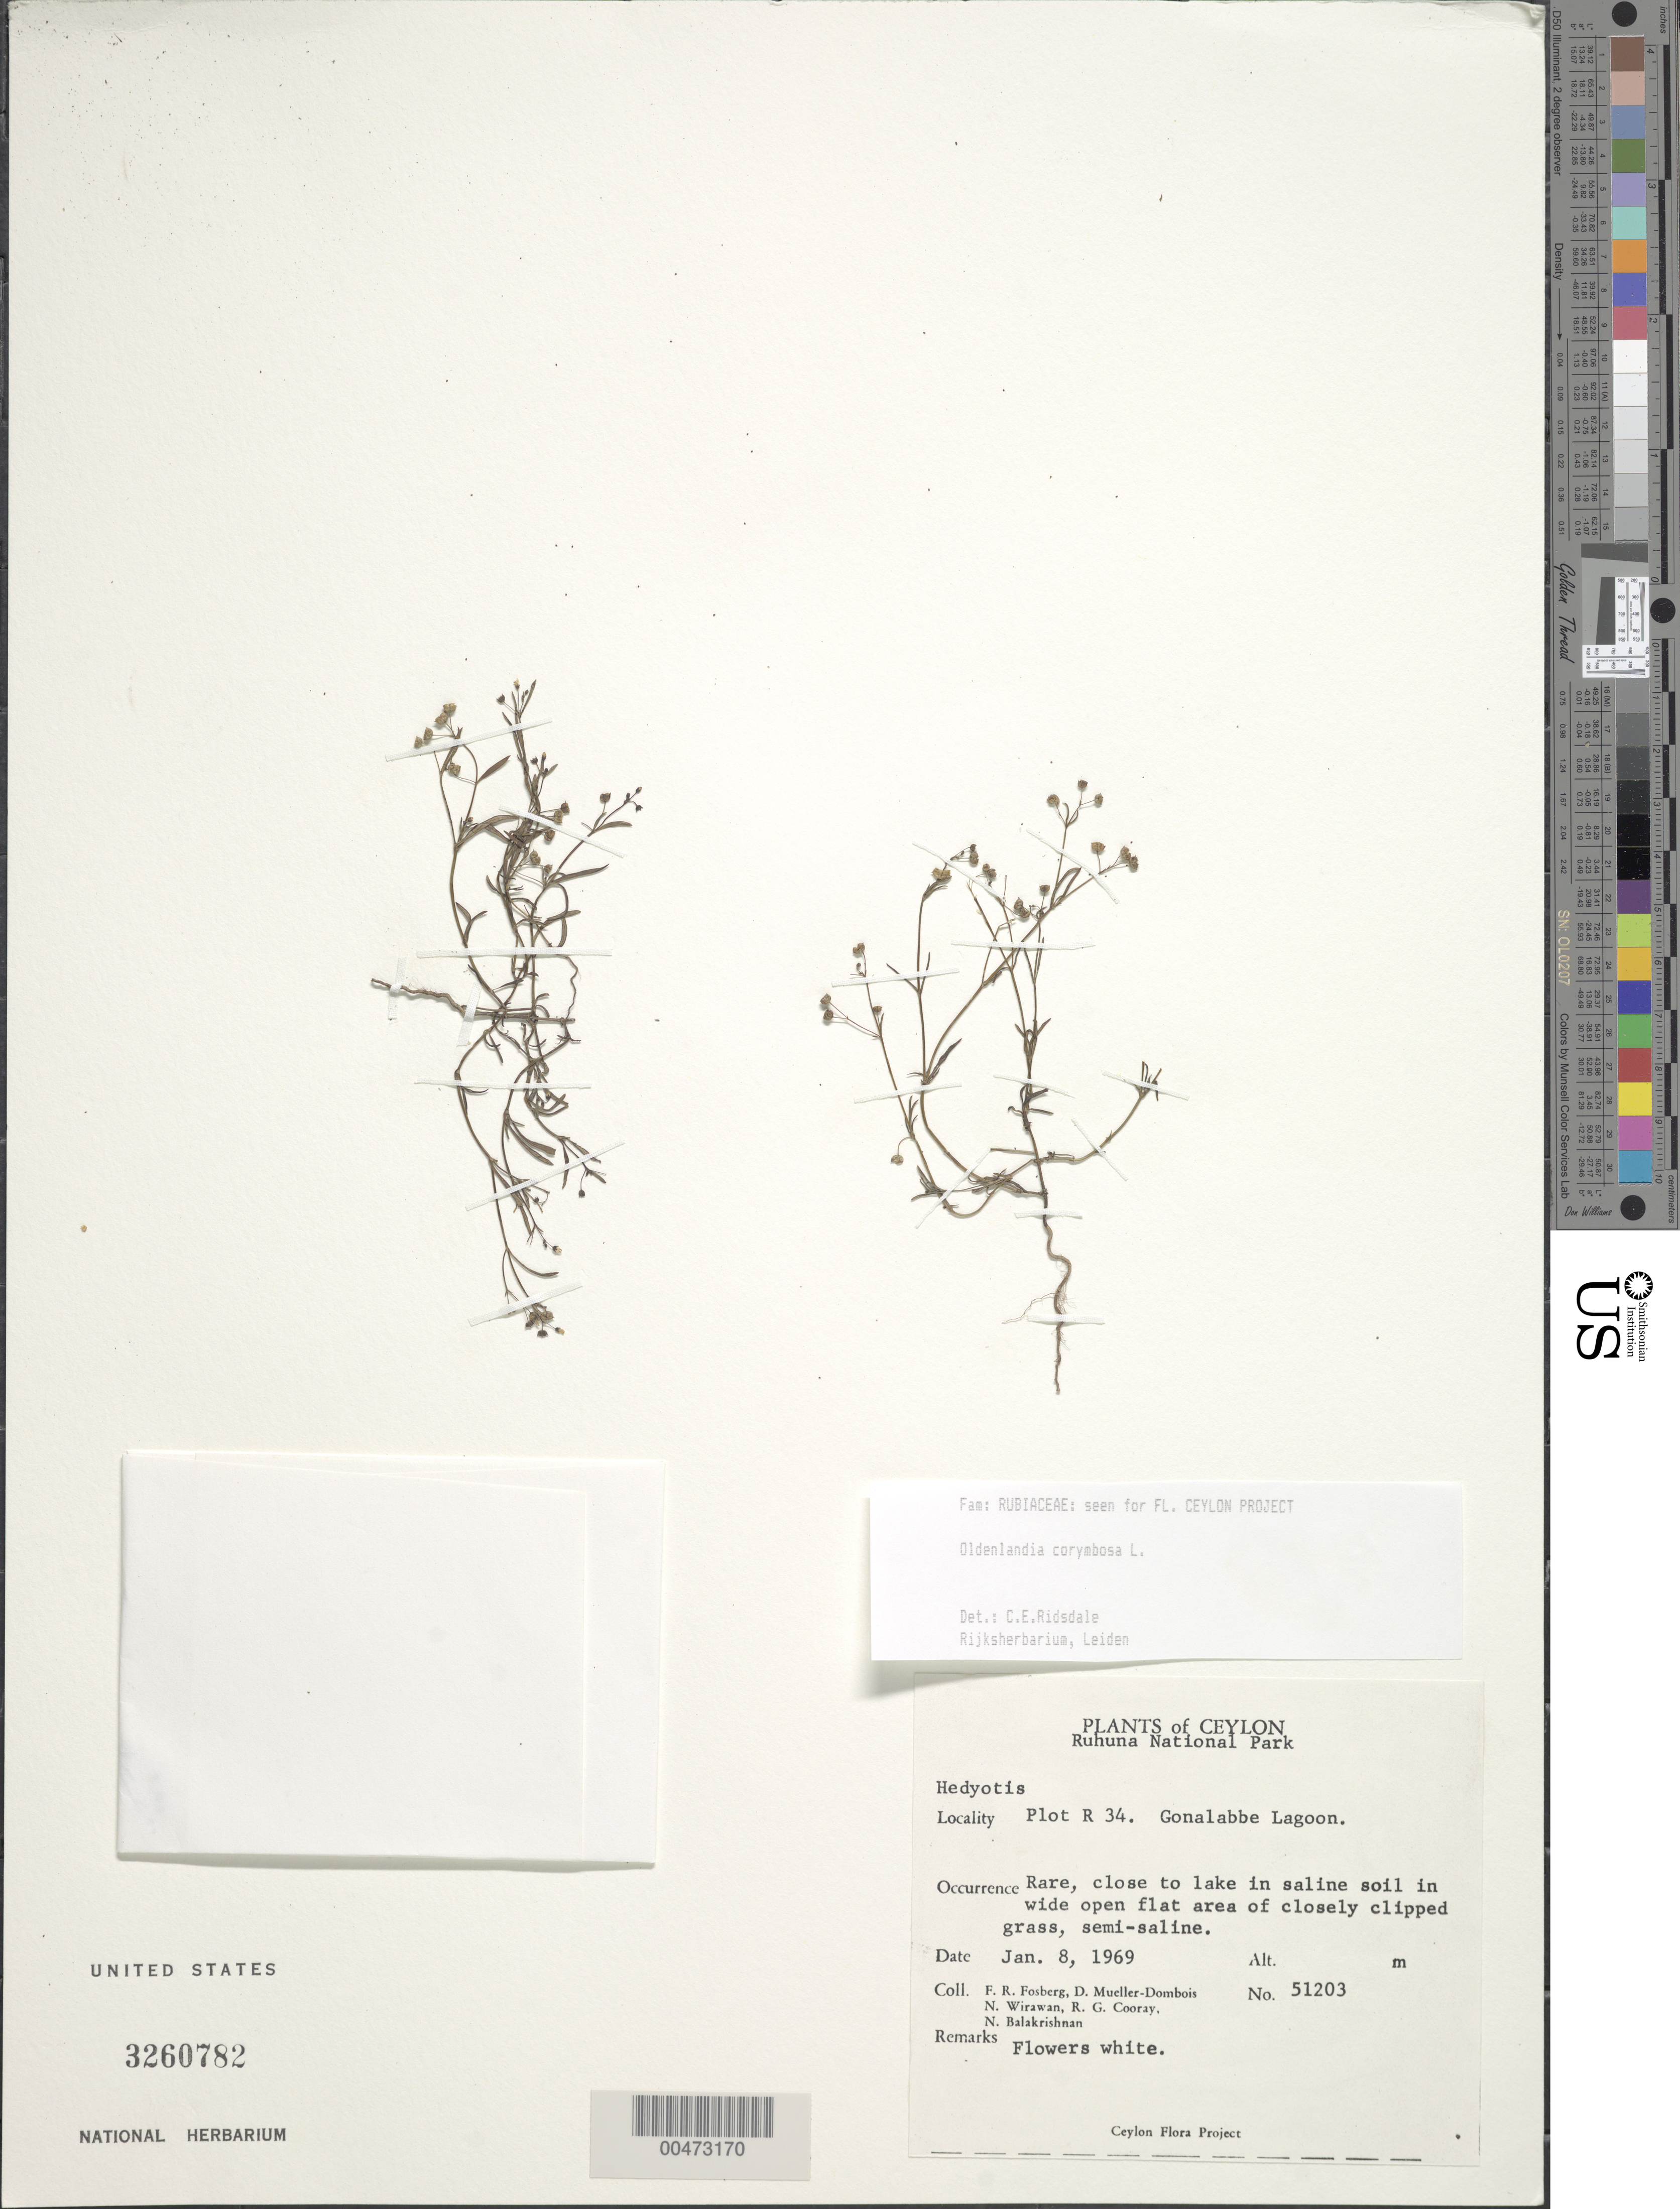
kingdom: Plantae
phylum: Tracheophyta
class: Magnoliopsida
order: Gentianales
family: Rubiaceae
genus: Oldenlandia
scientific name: Oldenlandia corymbosa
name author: L.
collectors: F. R. Fosberg, D. Mueller-Dombois & N. Wirawan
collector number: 51203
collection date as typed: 08 Jan 1969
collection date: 1969-01-08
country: Sri Lanka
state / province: Southern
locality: Ruhuna National Park, Plot R 34, Gonalabbe Lagoon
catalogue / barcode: US 3260782